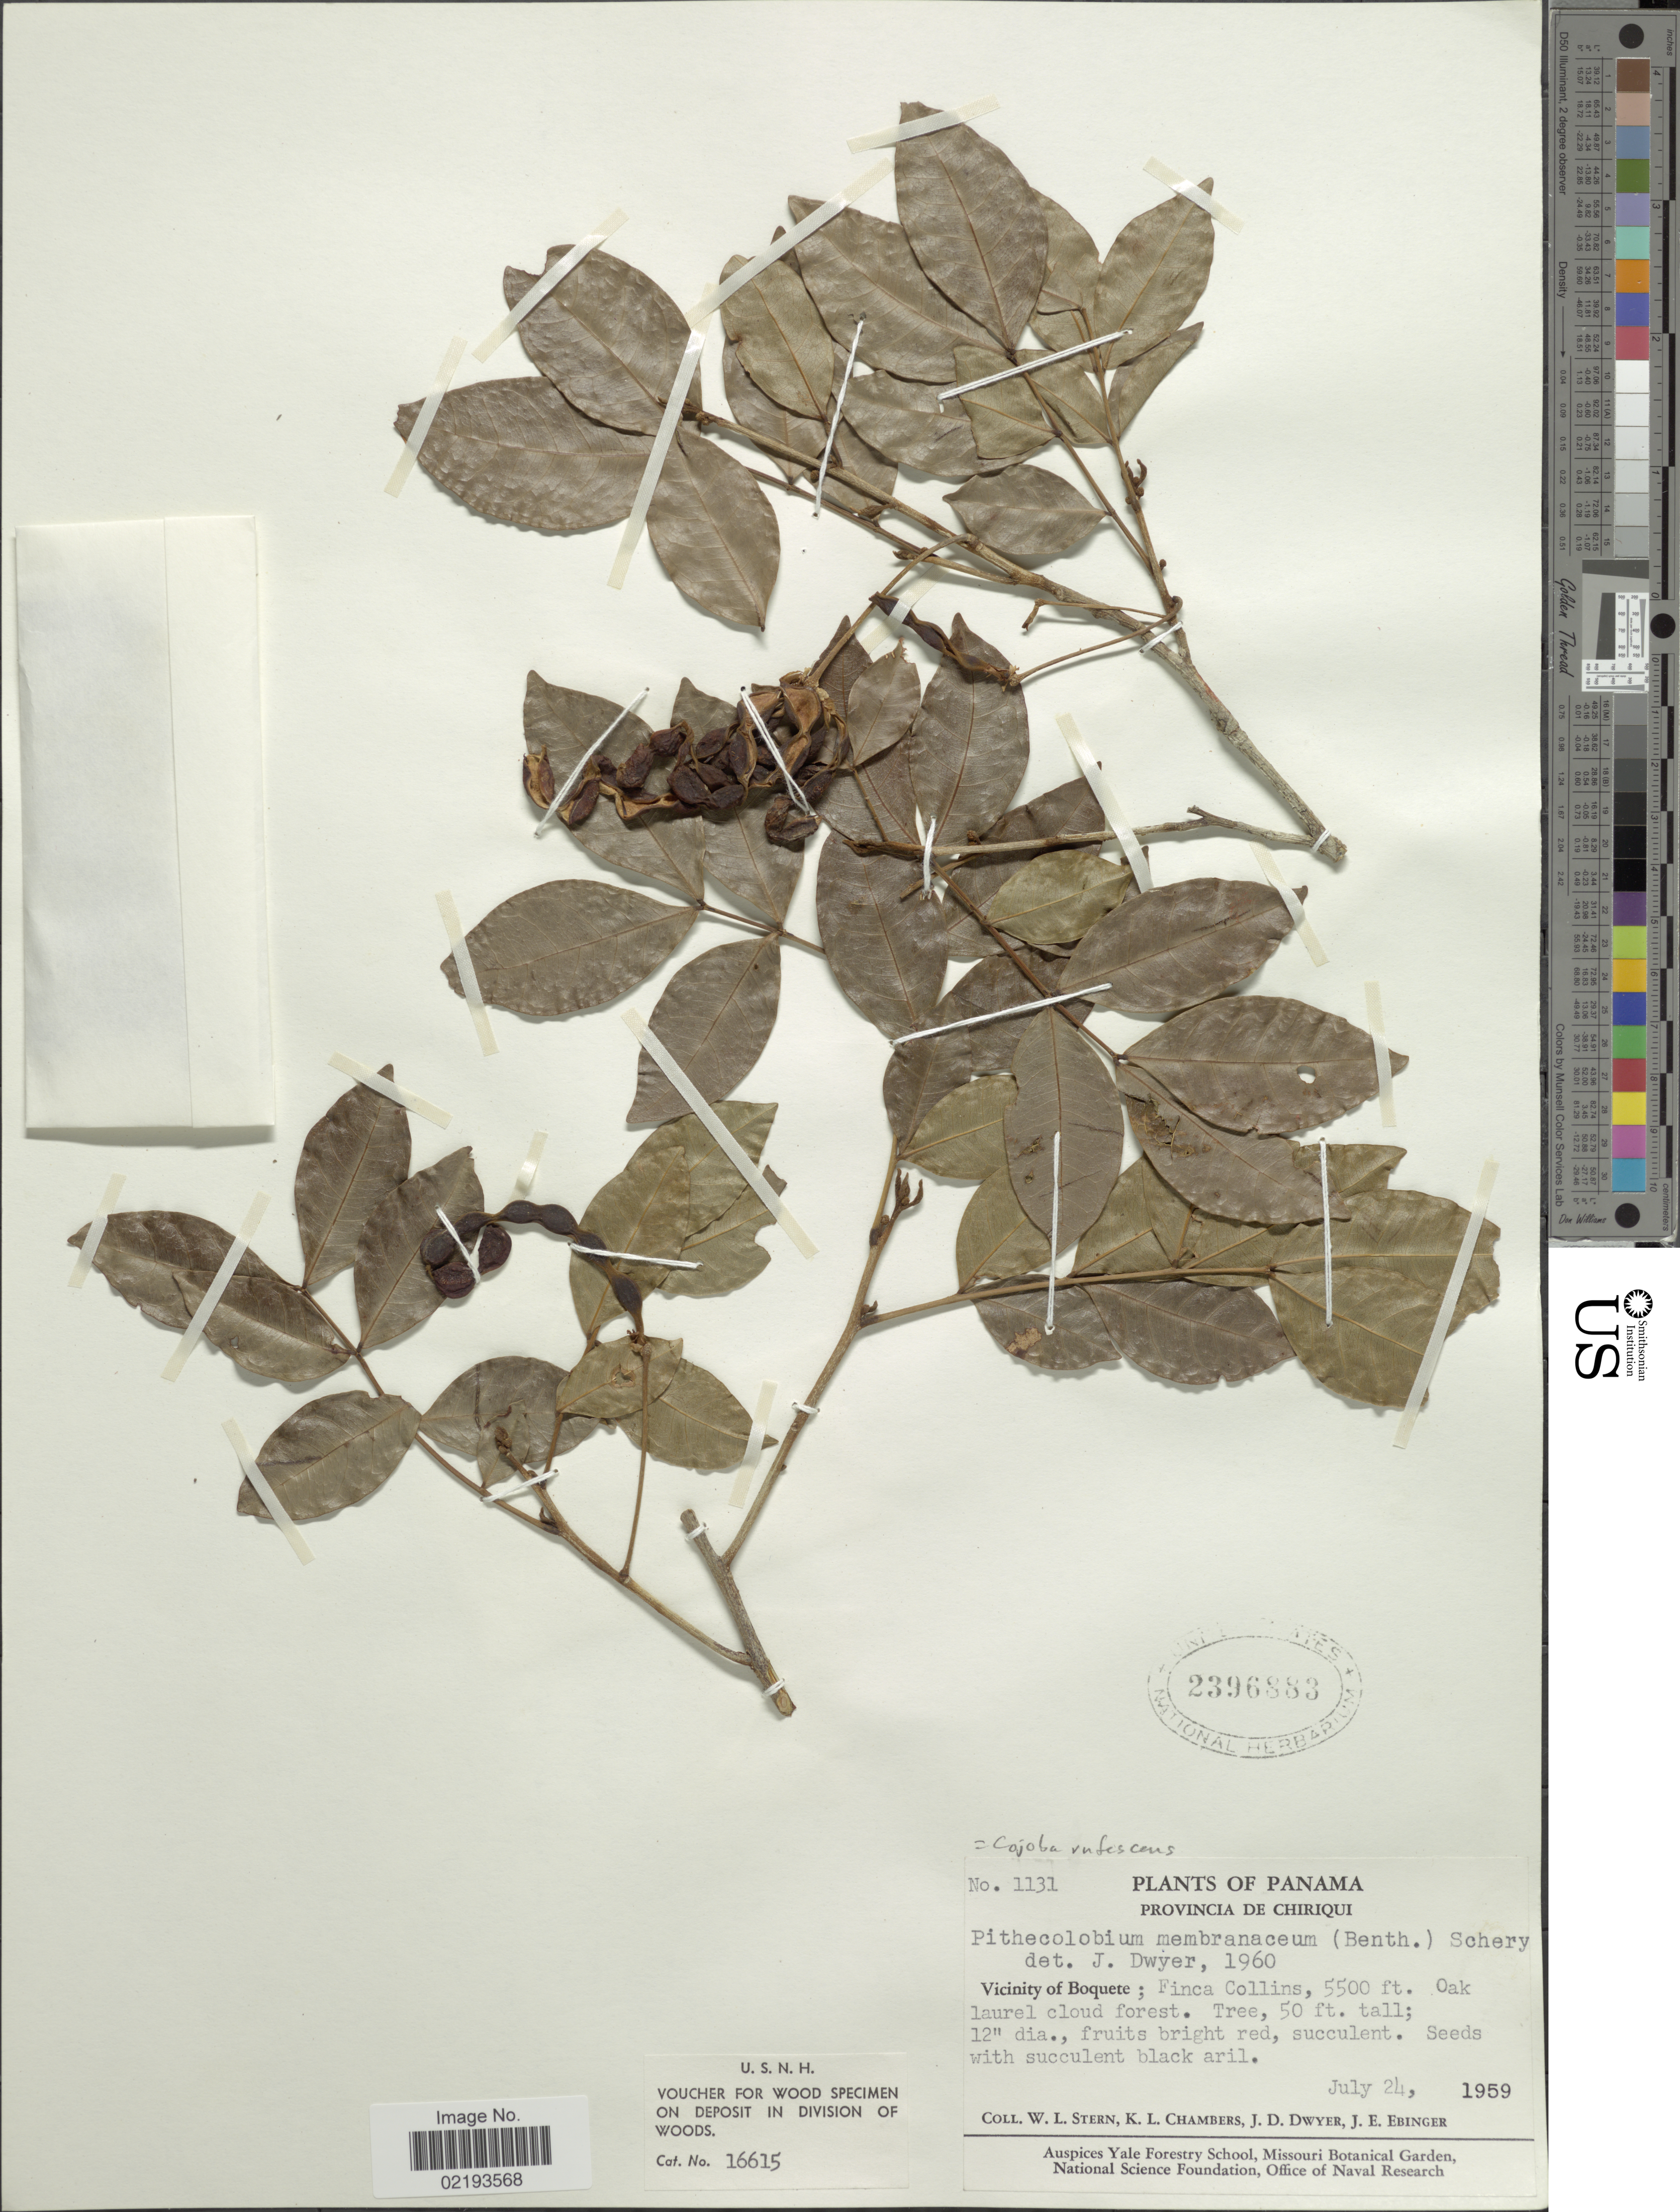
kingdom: Plantae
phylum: Tracheophyta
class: Magnoliopsida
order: Fabales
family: Fabaceae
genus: Cojoba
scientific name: Cojoba rufescens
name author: (Benth.) Britton & Rose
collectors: W. L. Stern, K. Chambers, J. D. Dwyer & J. Ebinger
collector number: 1131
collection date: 1959-07-24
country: Panama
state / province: Chiriqui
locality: Vicinity of Boquete; Finca Collins. Oak laurel cloud forest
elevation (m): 1676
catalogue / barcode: US 2396883